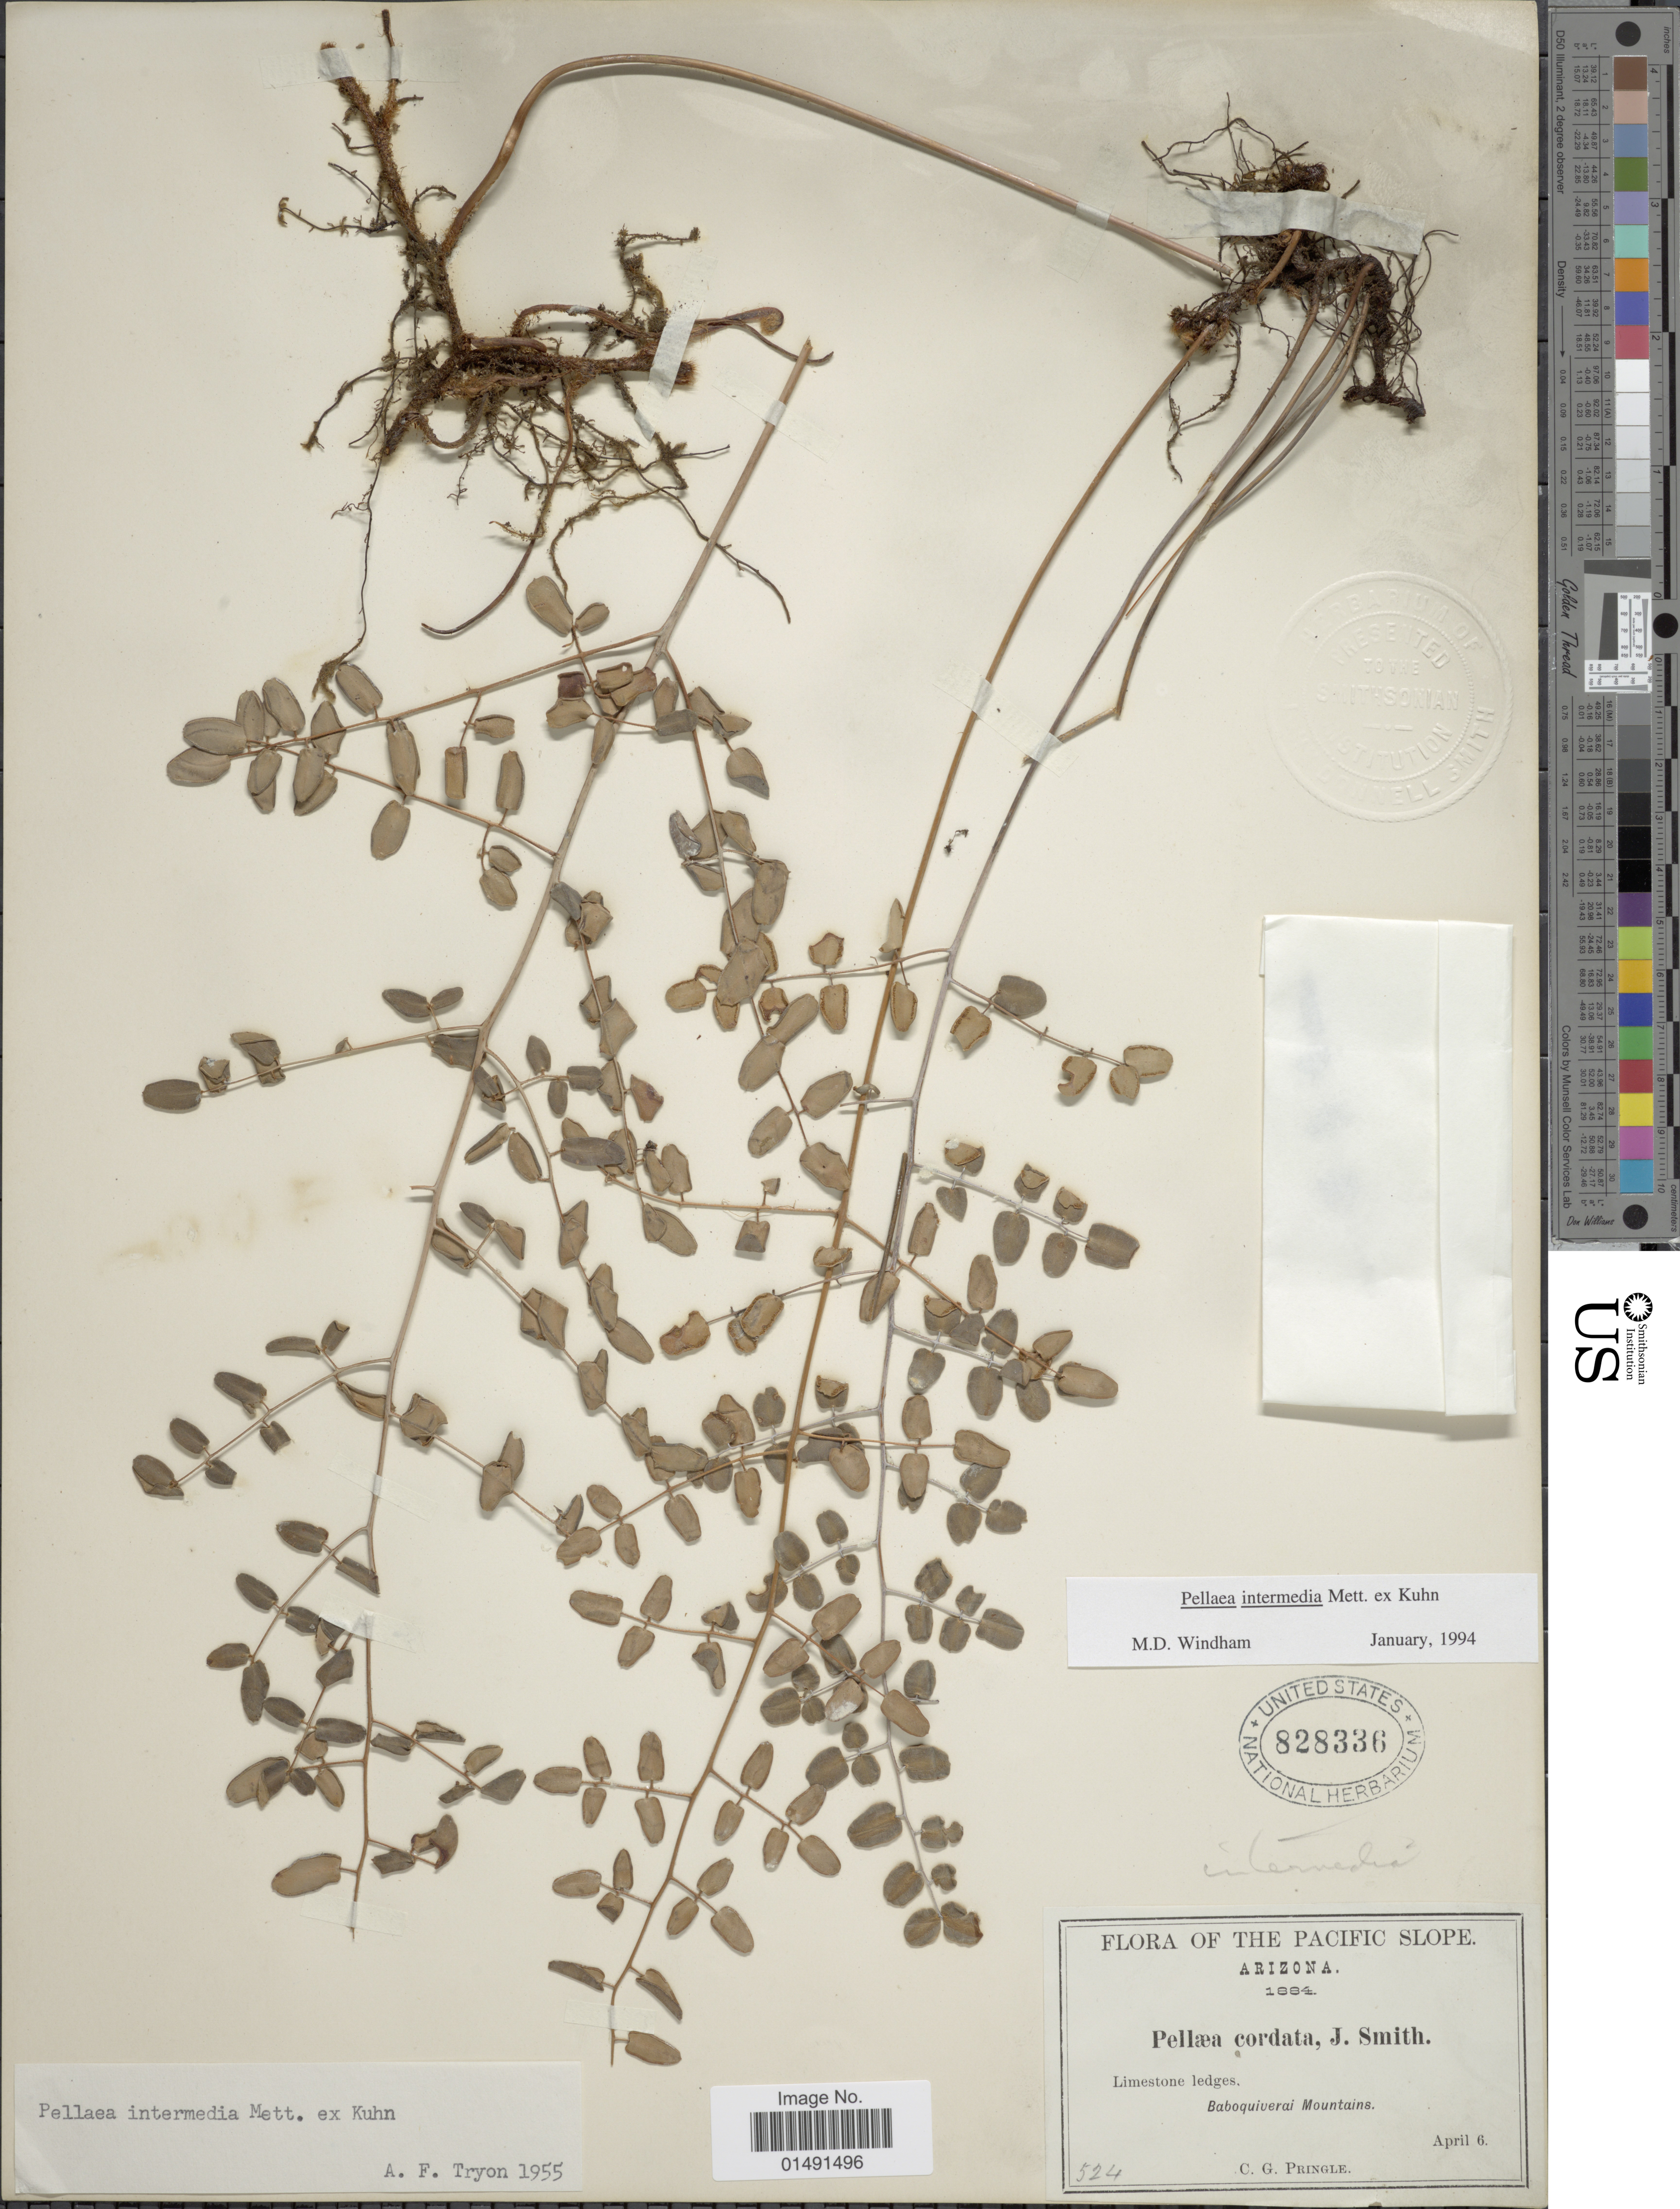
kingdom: Plantae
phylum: Tracheophyta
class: Polypodiopsida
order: Polypodiales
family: Pteridaceae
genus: Pellaea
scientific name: Pellaea intermedia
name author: Mett. ex Kuhn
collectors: C. G. Pringle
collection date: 1884-04-06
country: United States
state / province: Arizona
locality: The pacific Slope, Limestone ledges, Baboquiverai Mountains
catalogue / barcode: US 828336